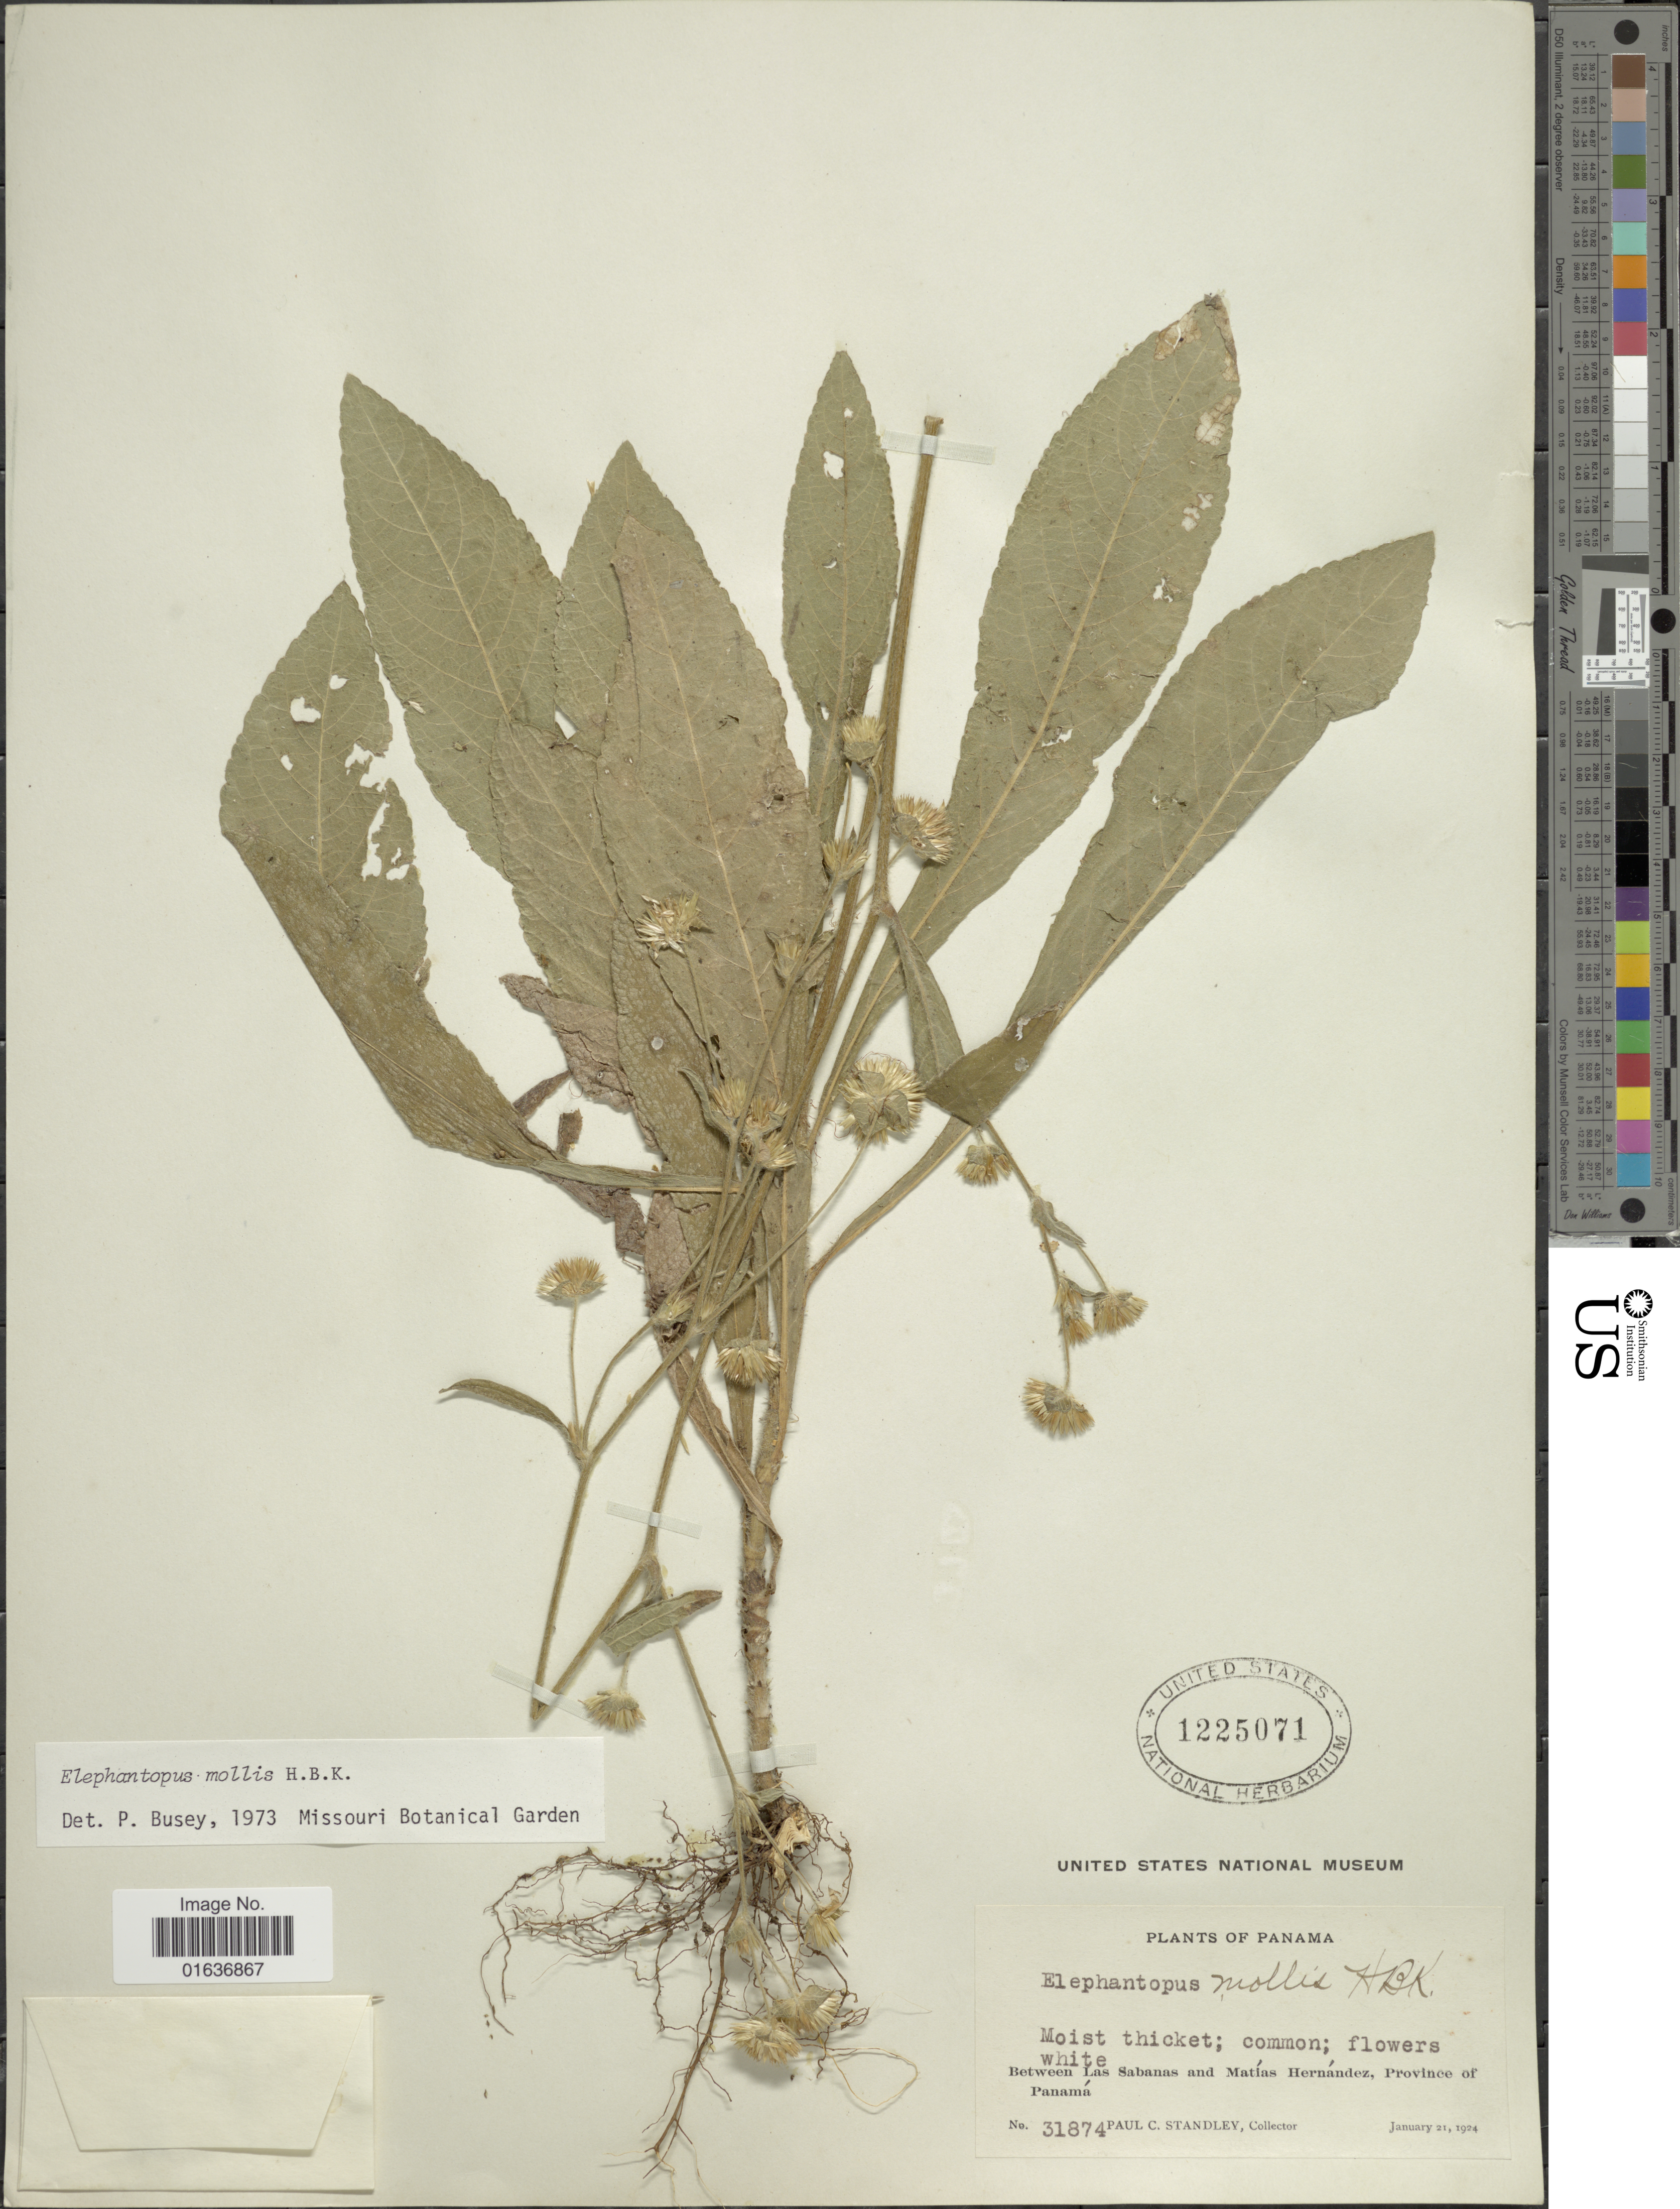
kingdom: Plantae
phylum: Tracheophyta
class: Magnoliopsida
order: Asterales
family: Asteraceae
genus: Elephantopus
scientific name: Elephantopus mollis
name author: Kunth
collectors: P. C. Standley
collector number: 31874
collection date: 1924-01-21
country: Panama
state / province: Panamá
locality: Moist thicket, between Las Sabanas and Matías Hernández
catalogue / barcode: US 1225071